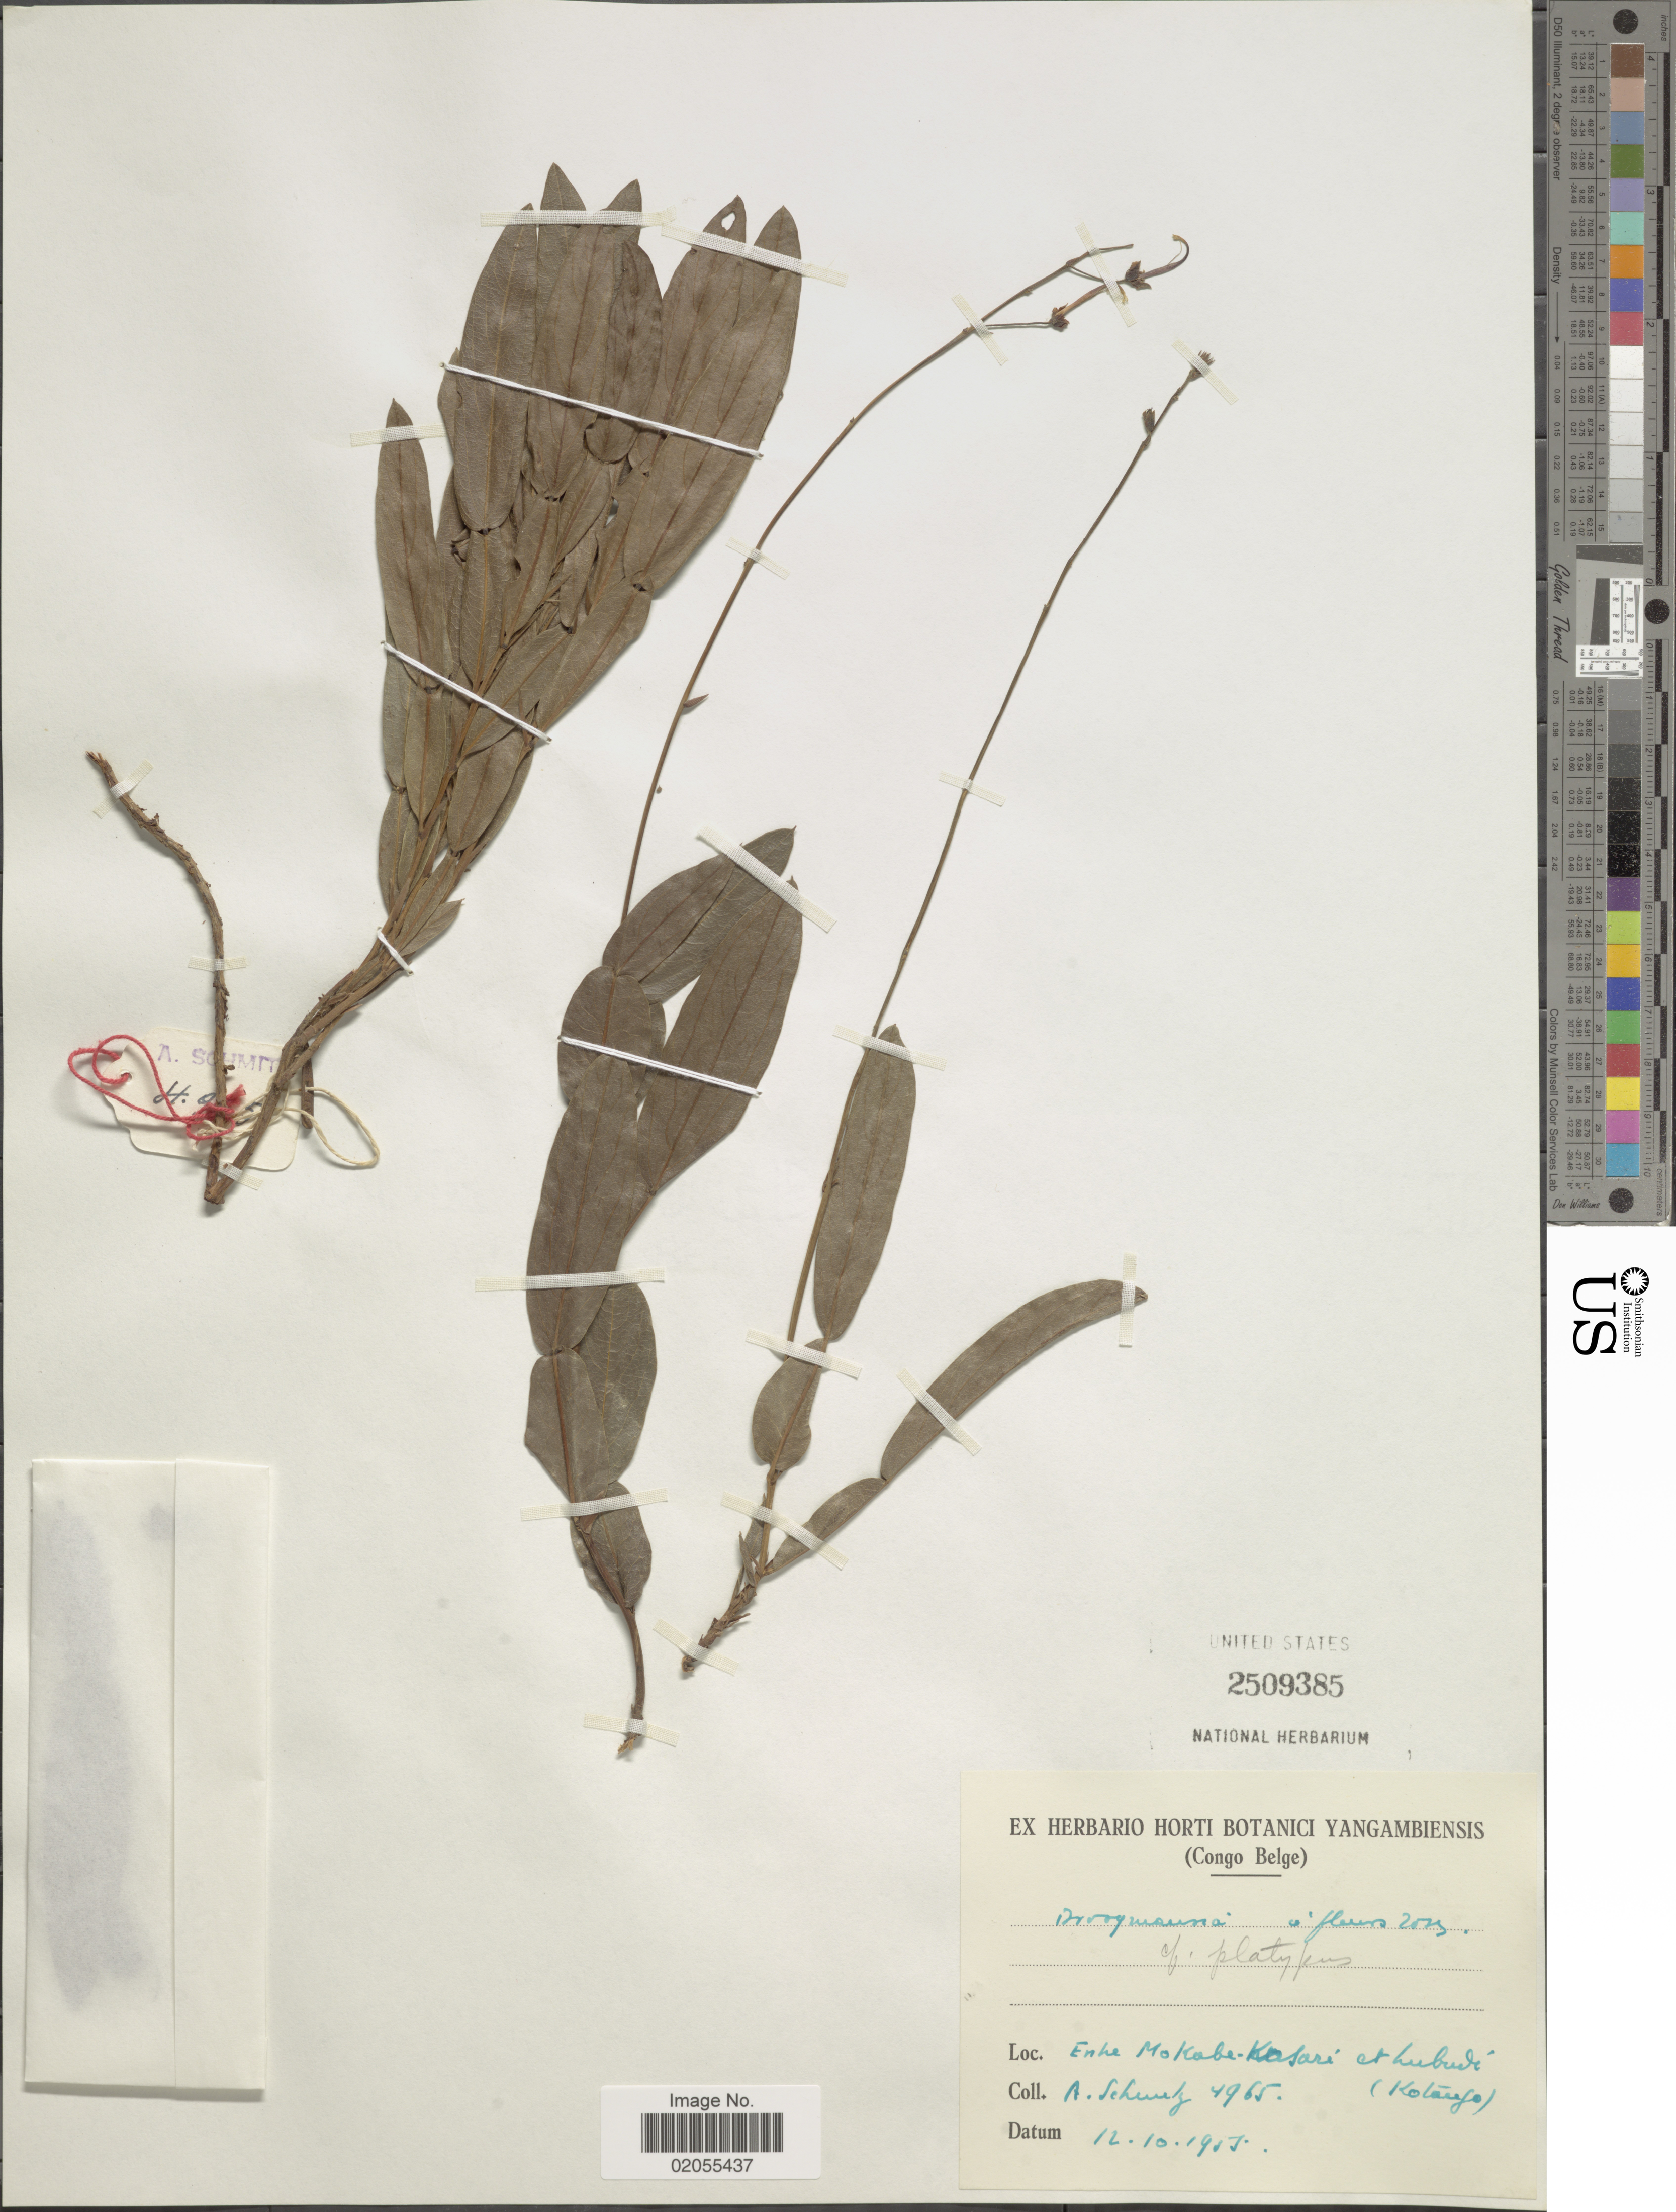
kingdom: Plantae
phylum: Tracheophyta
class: Magnoliopsida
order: Fabales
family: Fabaceae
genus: Droogmansia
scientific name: Droogmansia platypus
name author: (Baker) Schindl.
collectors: A. Schuelz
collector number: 4965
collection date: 1955-10-12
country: Congo, Democratic Republic of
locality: Entre Mokabe-Kasari et Lubudi (Katanga)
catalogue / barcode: US 2509385